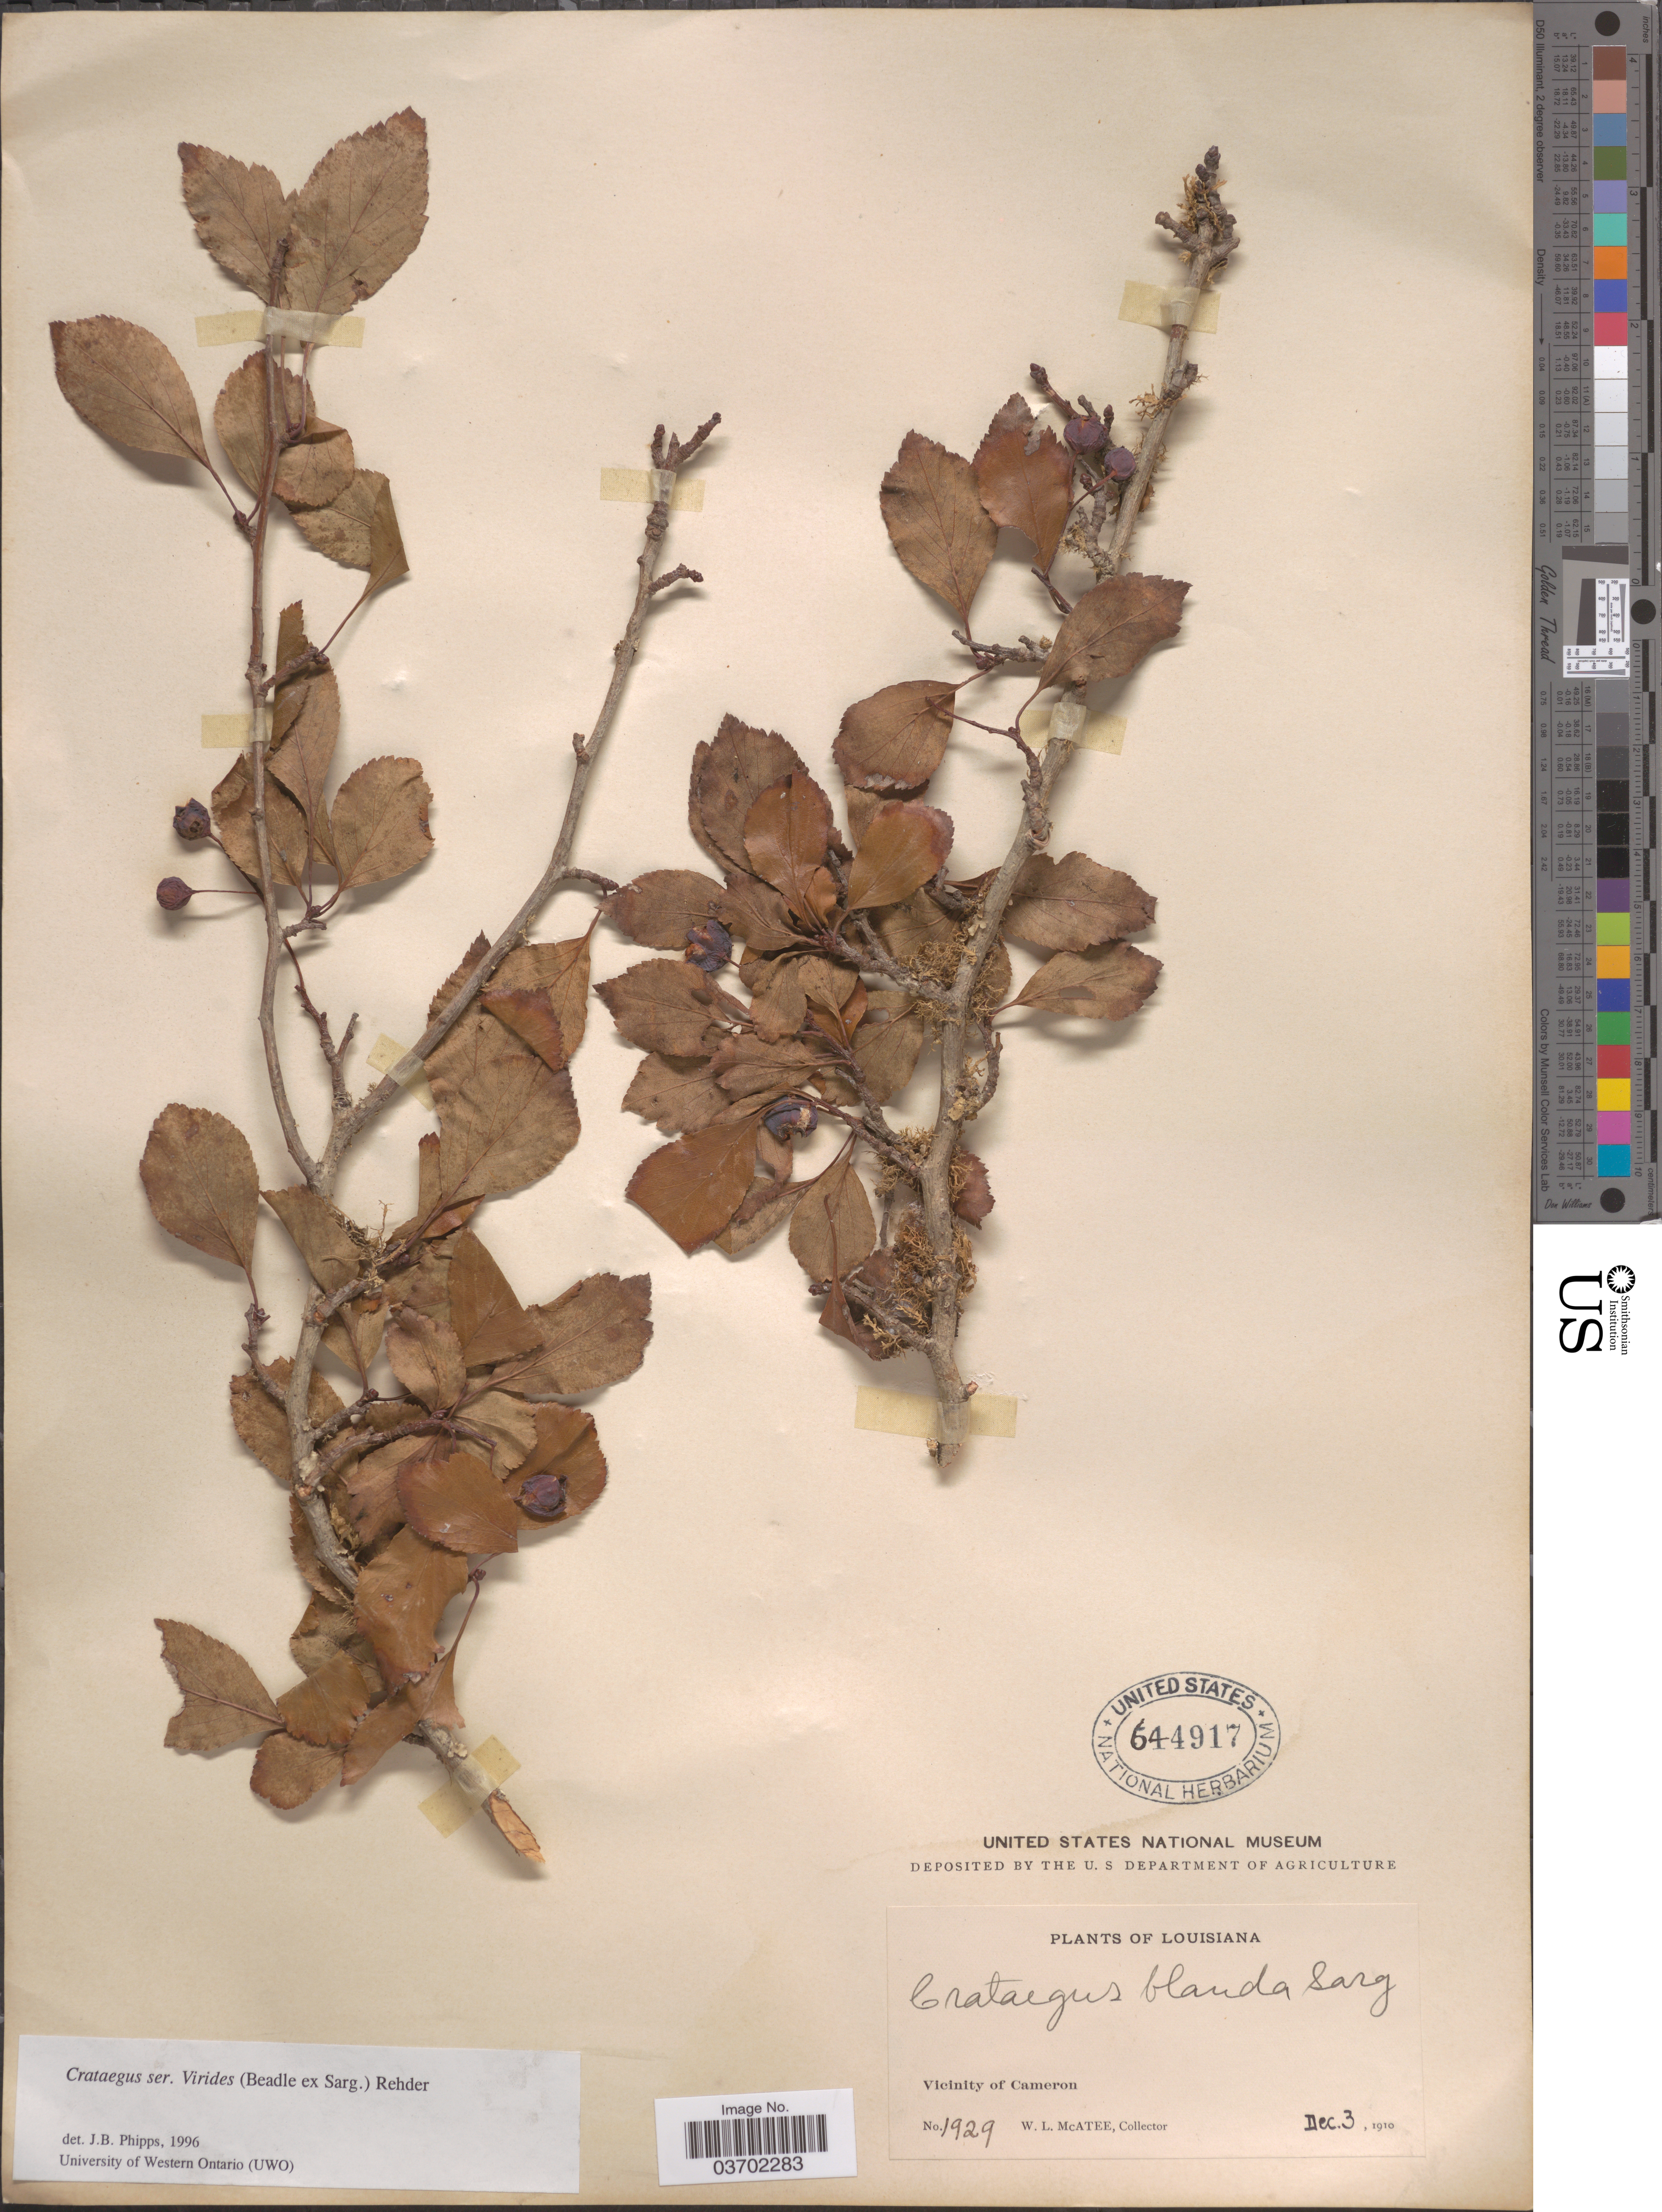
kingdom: Plantae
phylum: Tracheophyta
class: Magnoliopsida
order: Rosales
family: Rosaceae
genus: Crataegus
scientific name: Crataegus viridis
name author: L.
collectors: W. McAtee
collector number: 1929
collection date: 1910-12-03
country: United States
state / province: Louisiana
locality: Vicinity of Cameron.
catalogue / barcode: US 644917